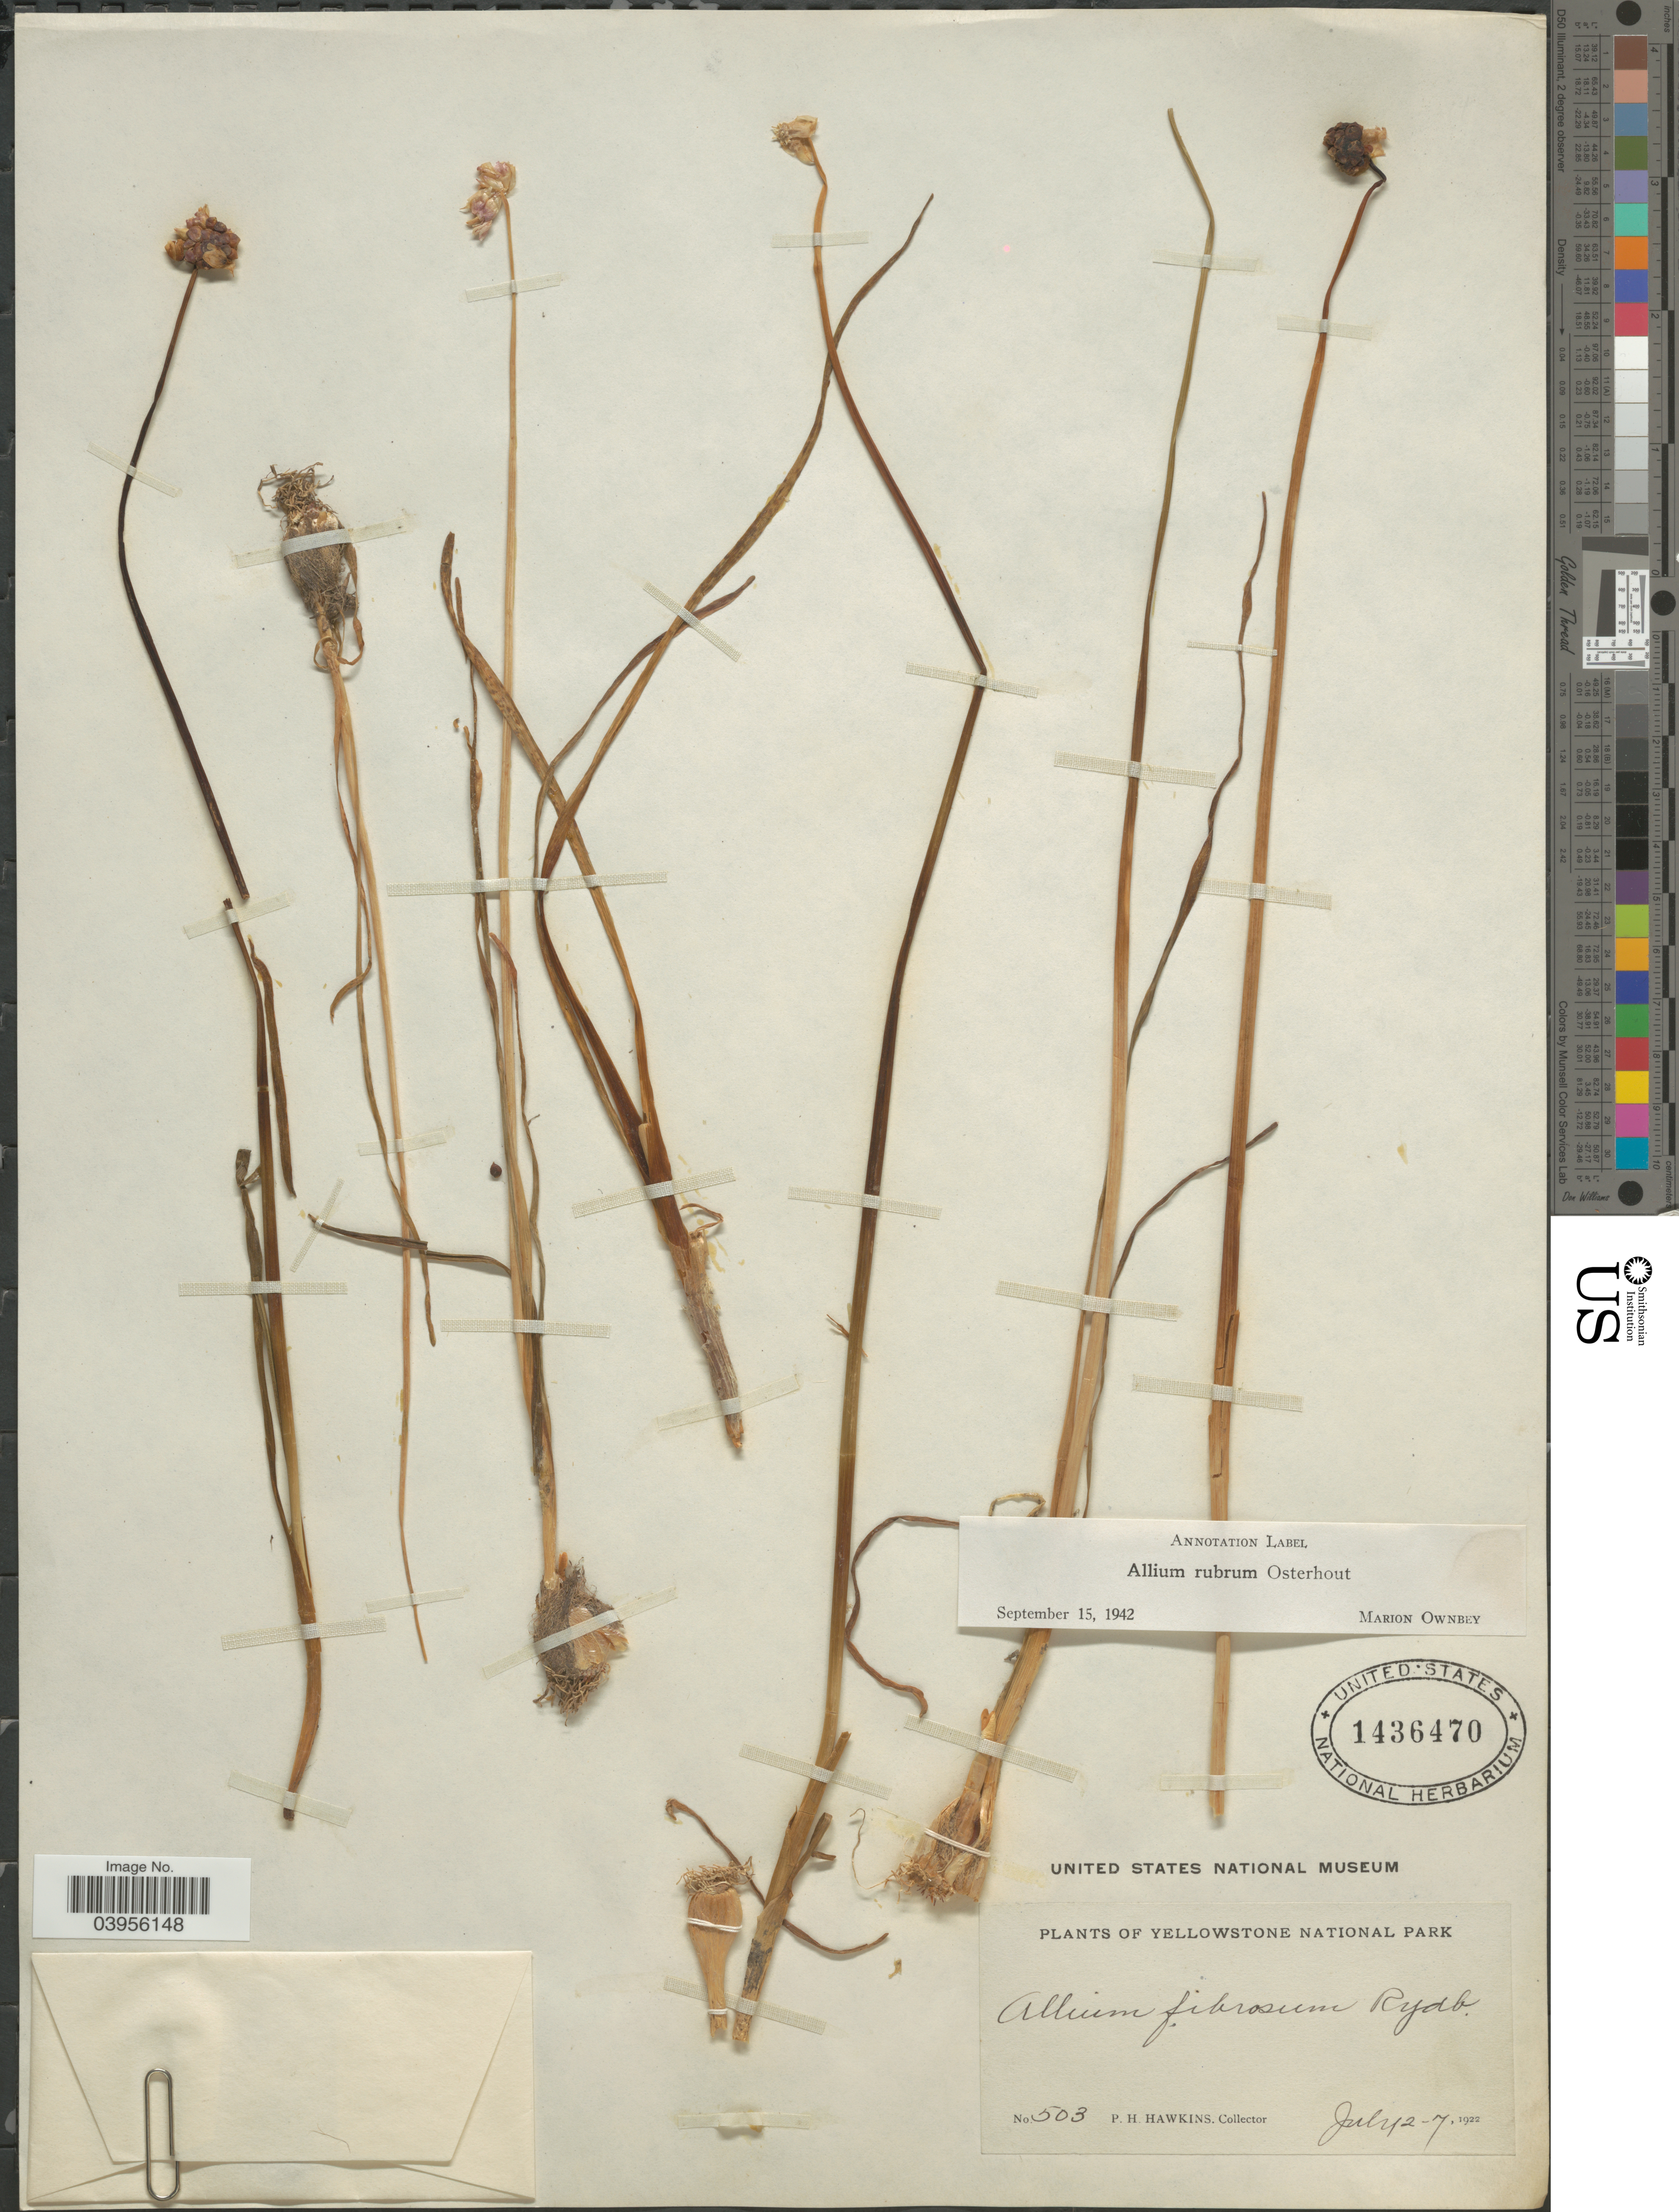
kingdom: Plantae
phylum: Tracheophyta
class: Liliopsida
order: Asparagales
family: Amaryllidaceae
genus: Allium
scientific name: Allium geyeri var. tenerum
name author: M.E. Jones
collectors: P. Hawkins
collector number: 503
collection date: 1922-07-02/1922-07-07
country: United States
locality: Yellowstone National Park.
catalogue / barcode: US 1436470